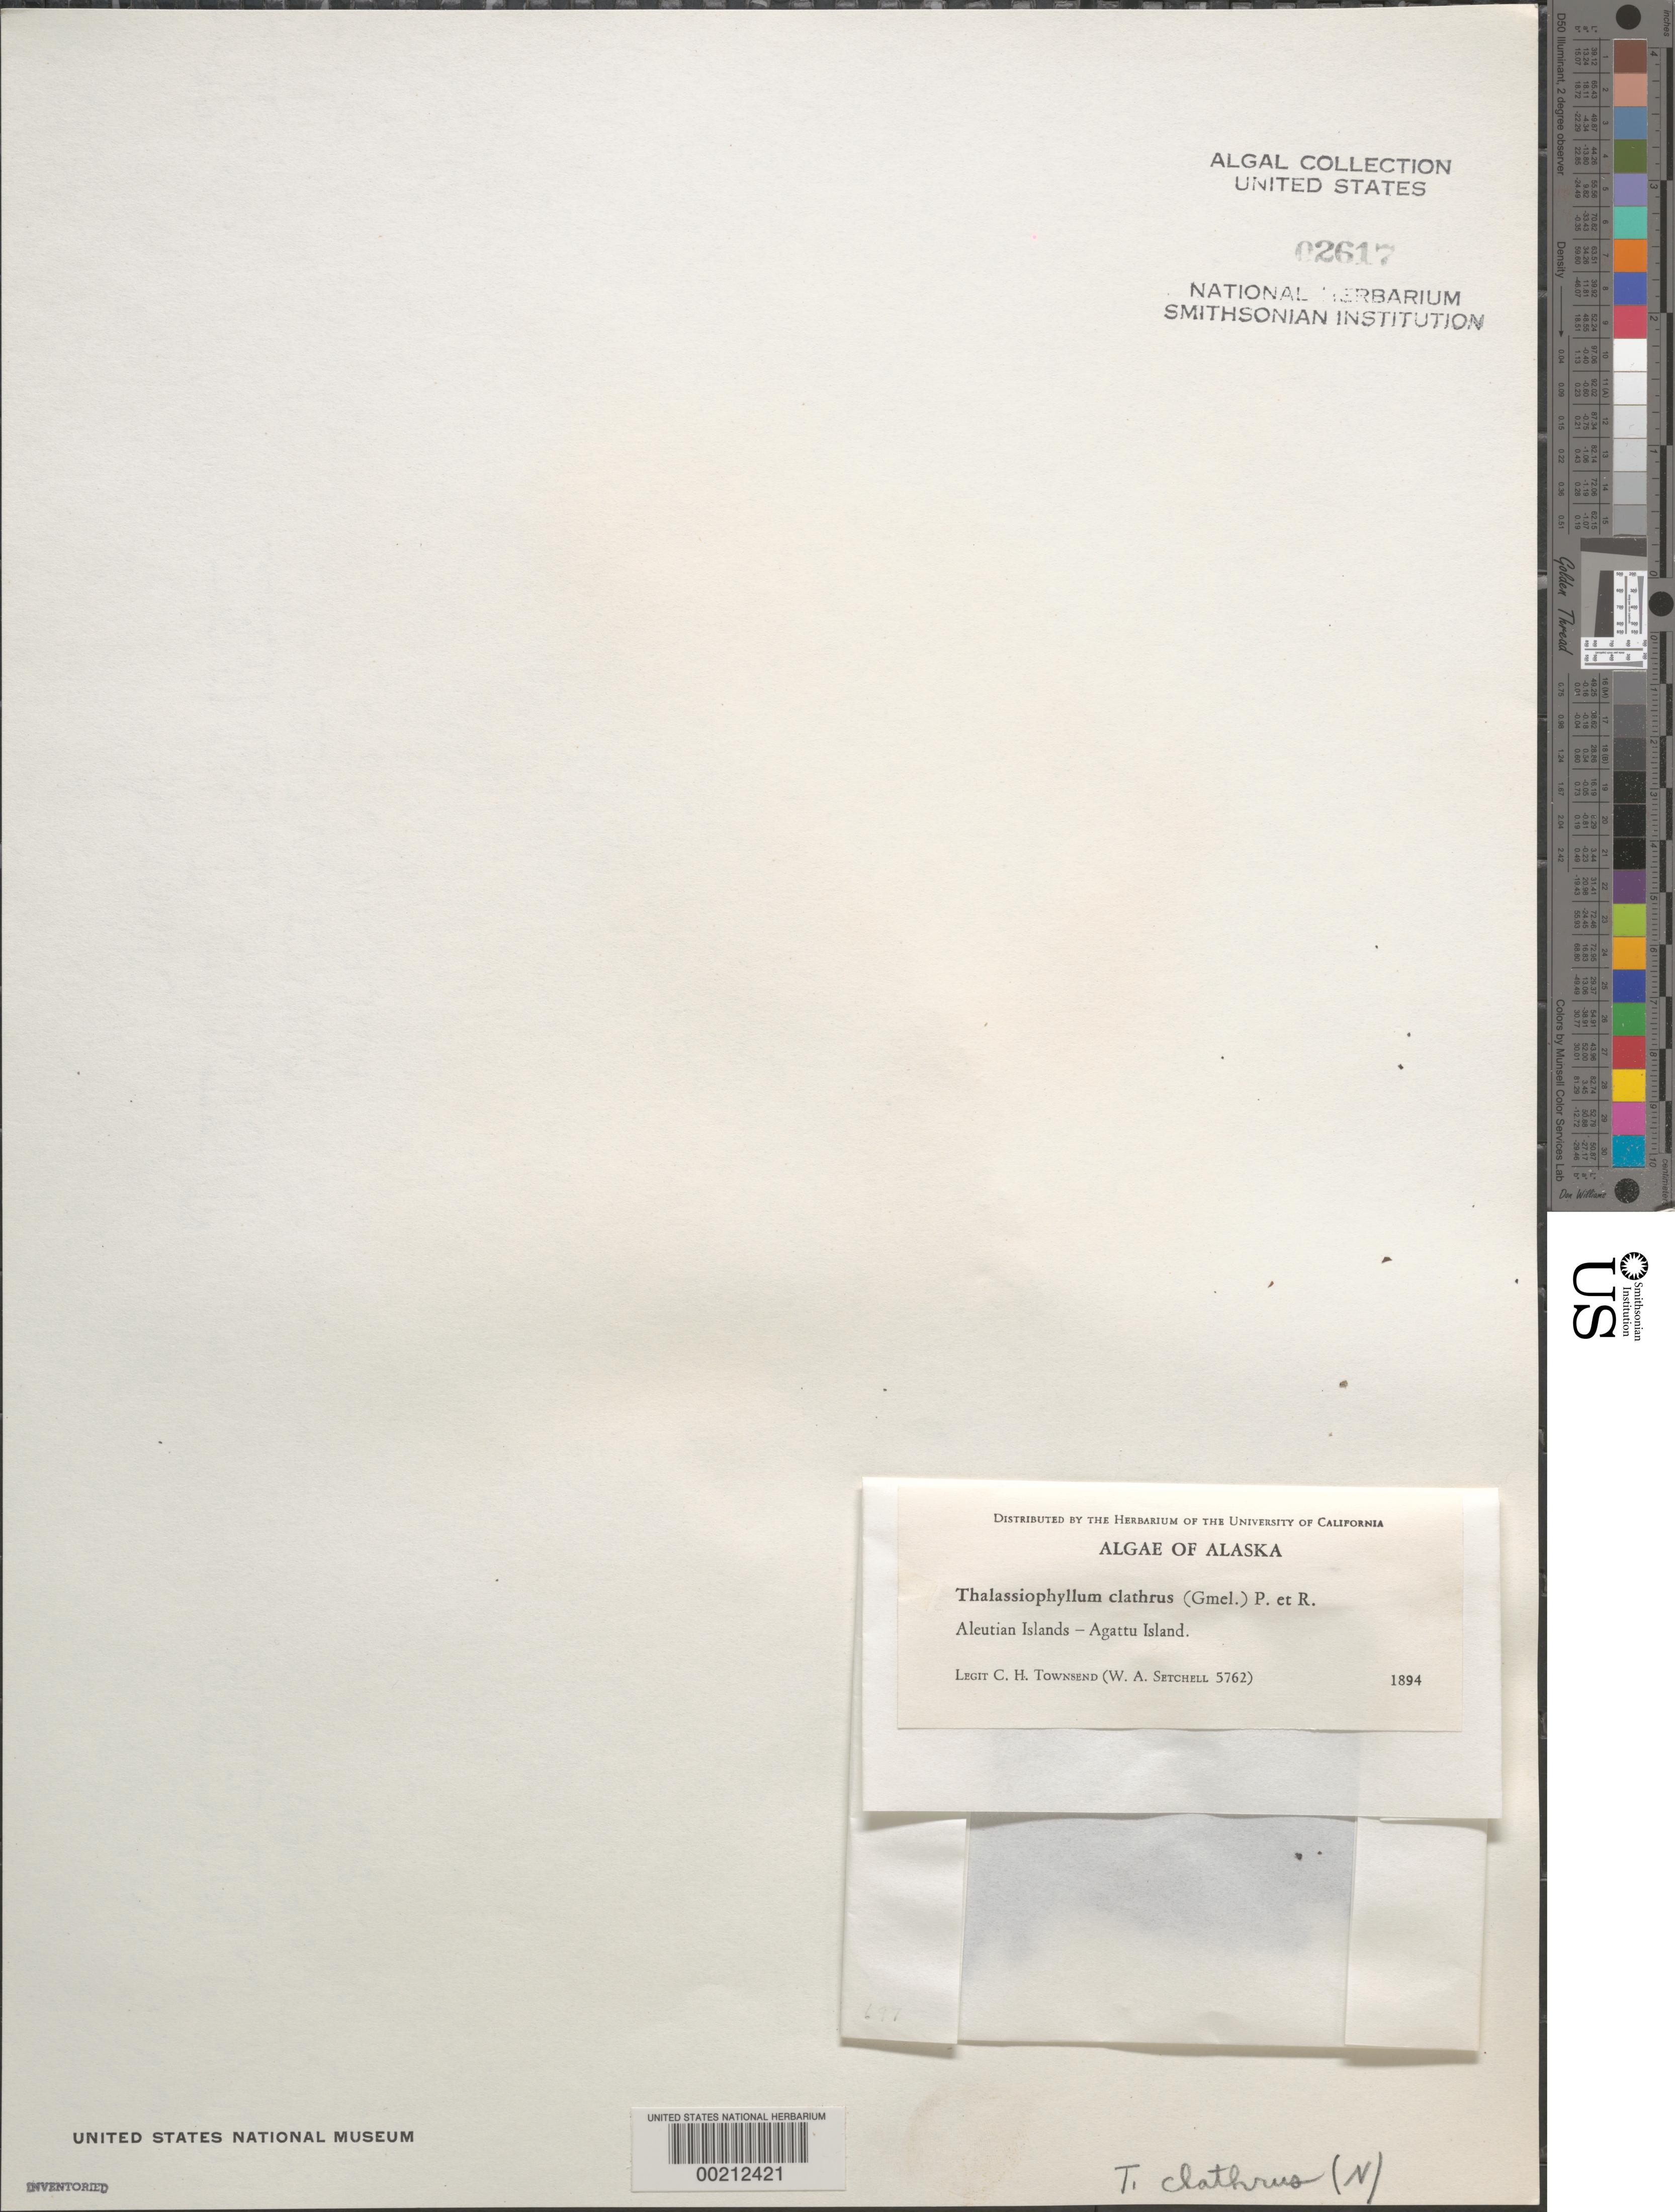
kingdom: Chromista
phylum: Ochrophyta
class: Phaeophyceae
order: Laminariales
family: Costariaceae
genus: Thalassiophyllum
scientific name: Thalassiophyllum clathrus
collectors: C. H. Townsend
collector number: Setchell 5762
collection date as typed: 1894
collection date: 1894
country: United States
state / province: Alaska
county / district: Aleutian Islands Division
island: Agattu Island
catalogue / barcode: US 2617